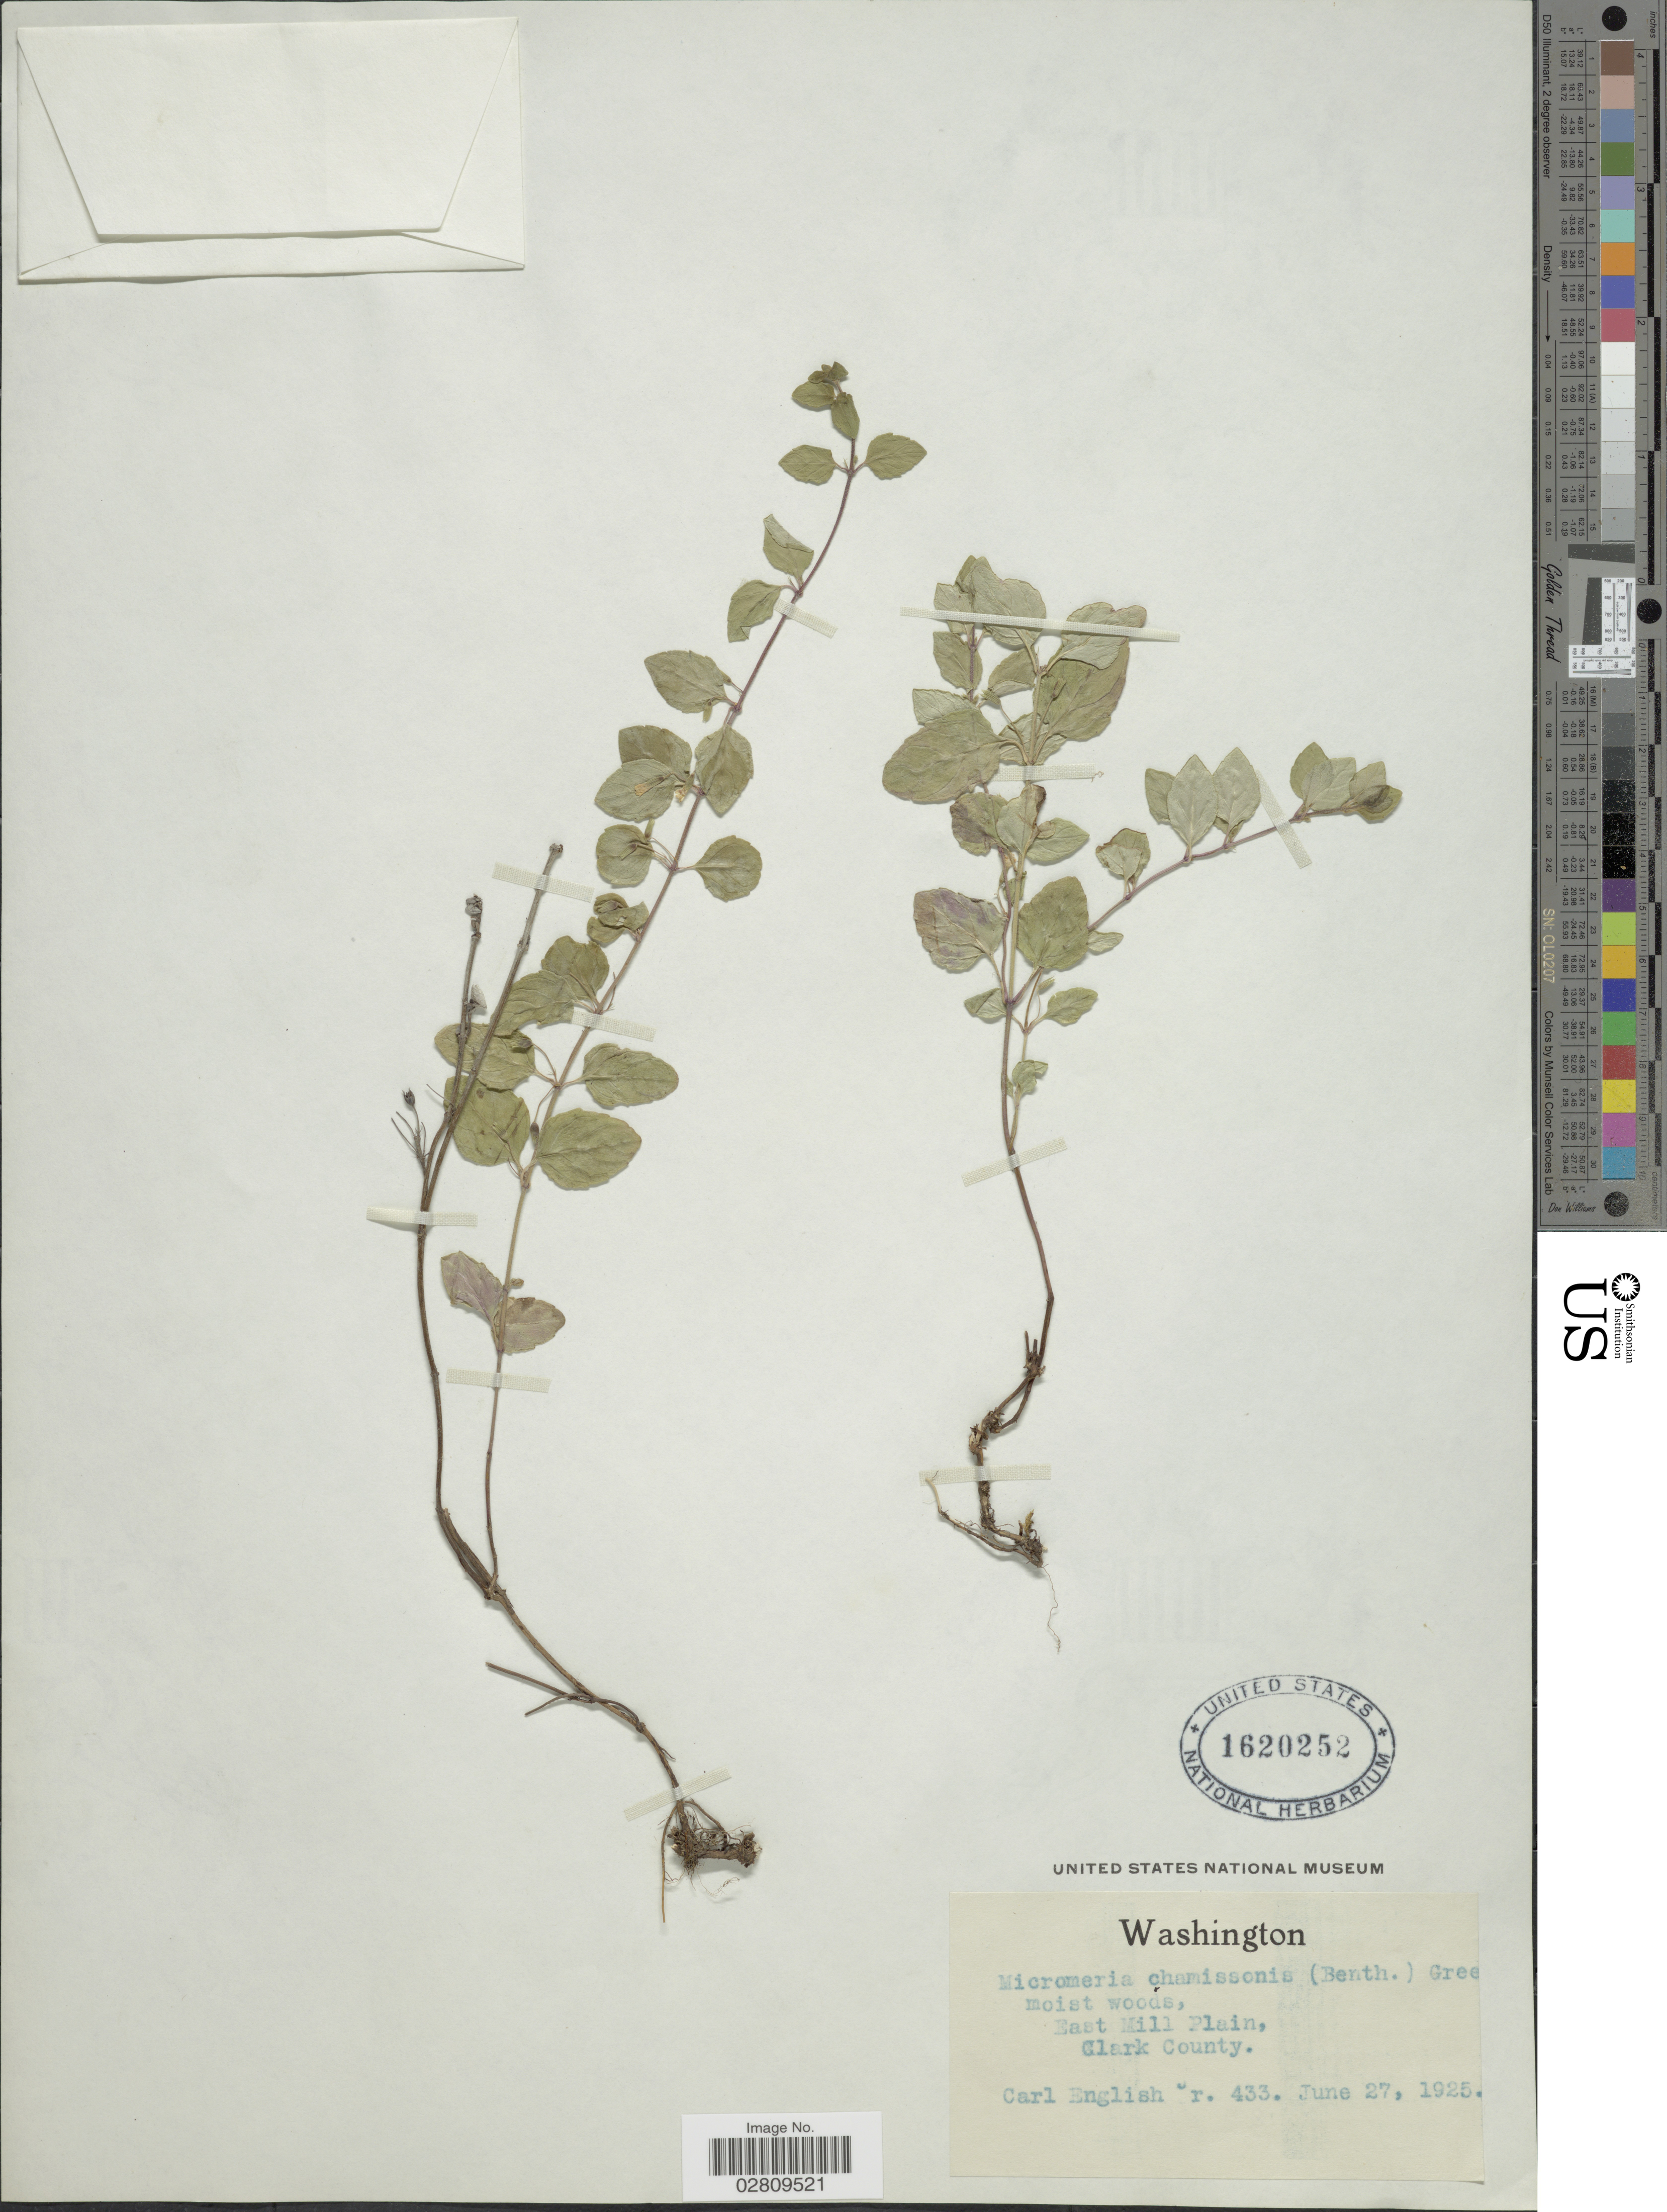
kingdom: Plantae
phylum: Tracheophyta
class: Magnoliopsida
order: Lamiales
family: Lamiaceae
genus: Micromeria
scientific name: Micromeria douglasii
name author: Benth.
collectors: C. English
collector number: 433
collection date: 1925-06-27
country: United States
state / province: Washington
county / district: Clark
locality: East Mill Plain, Clark County.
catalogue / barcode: US 1620252